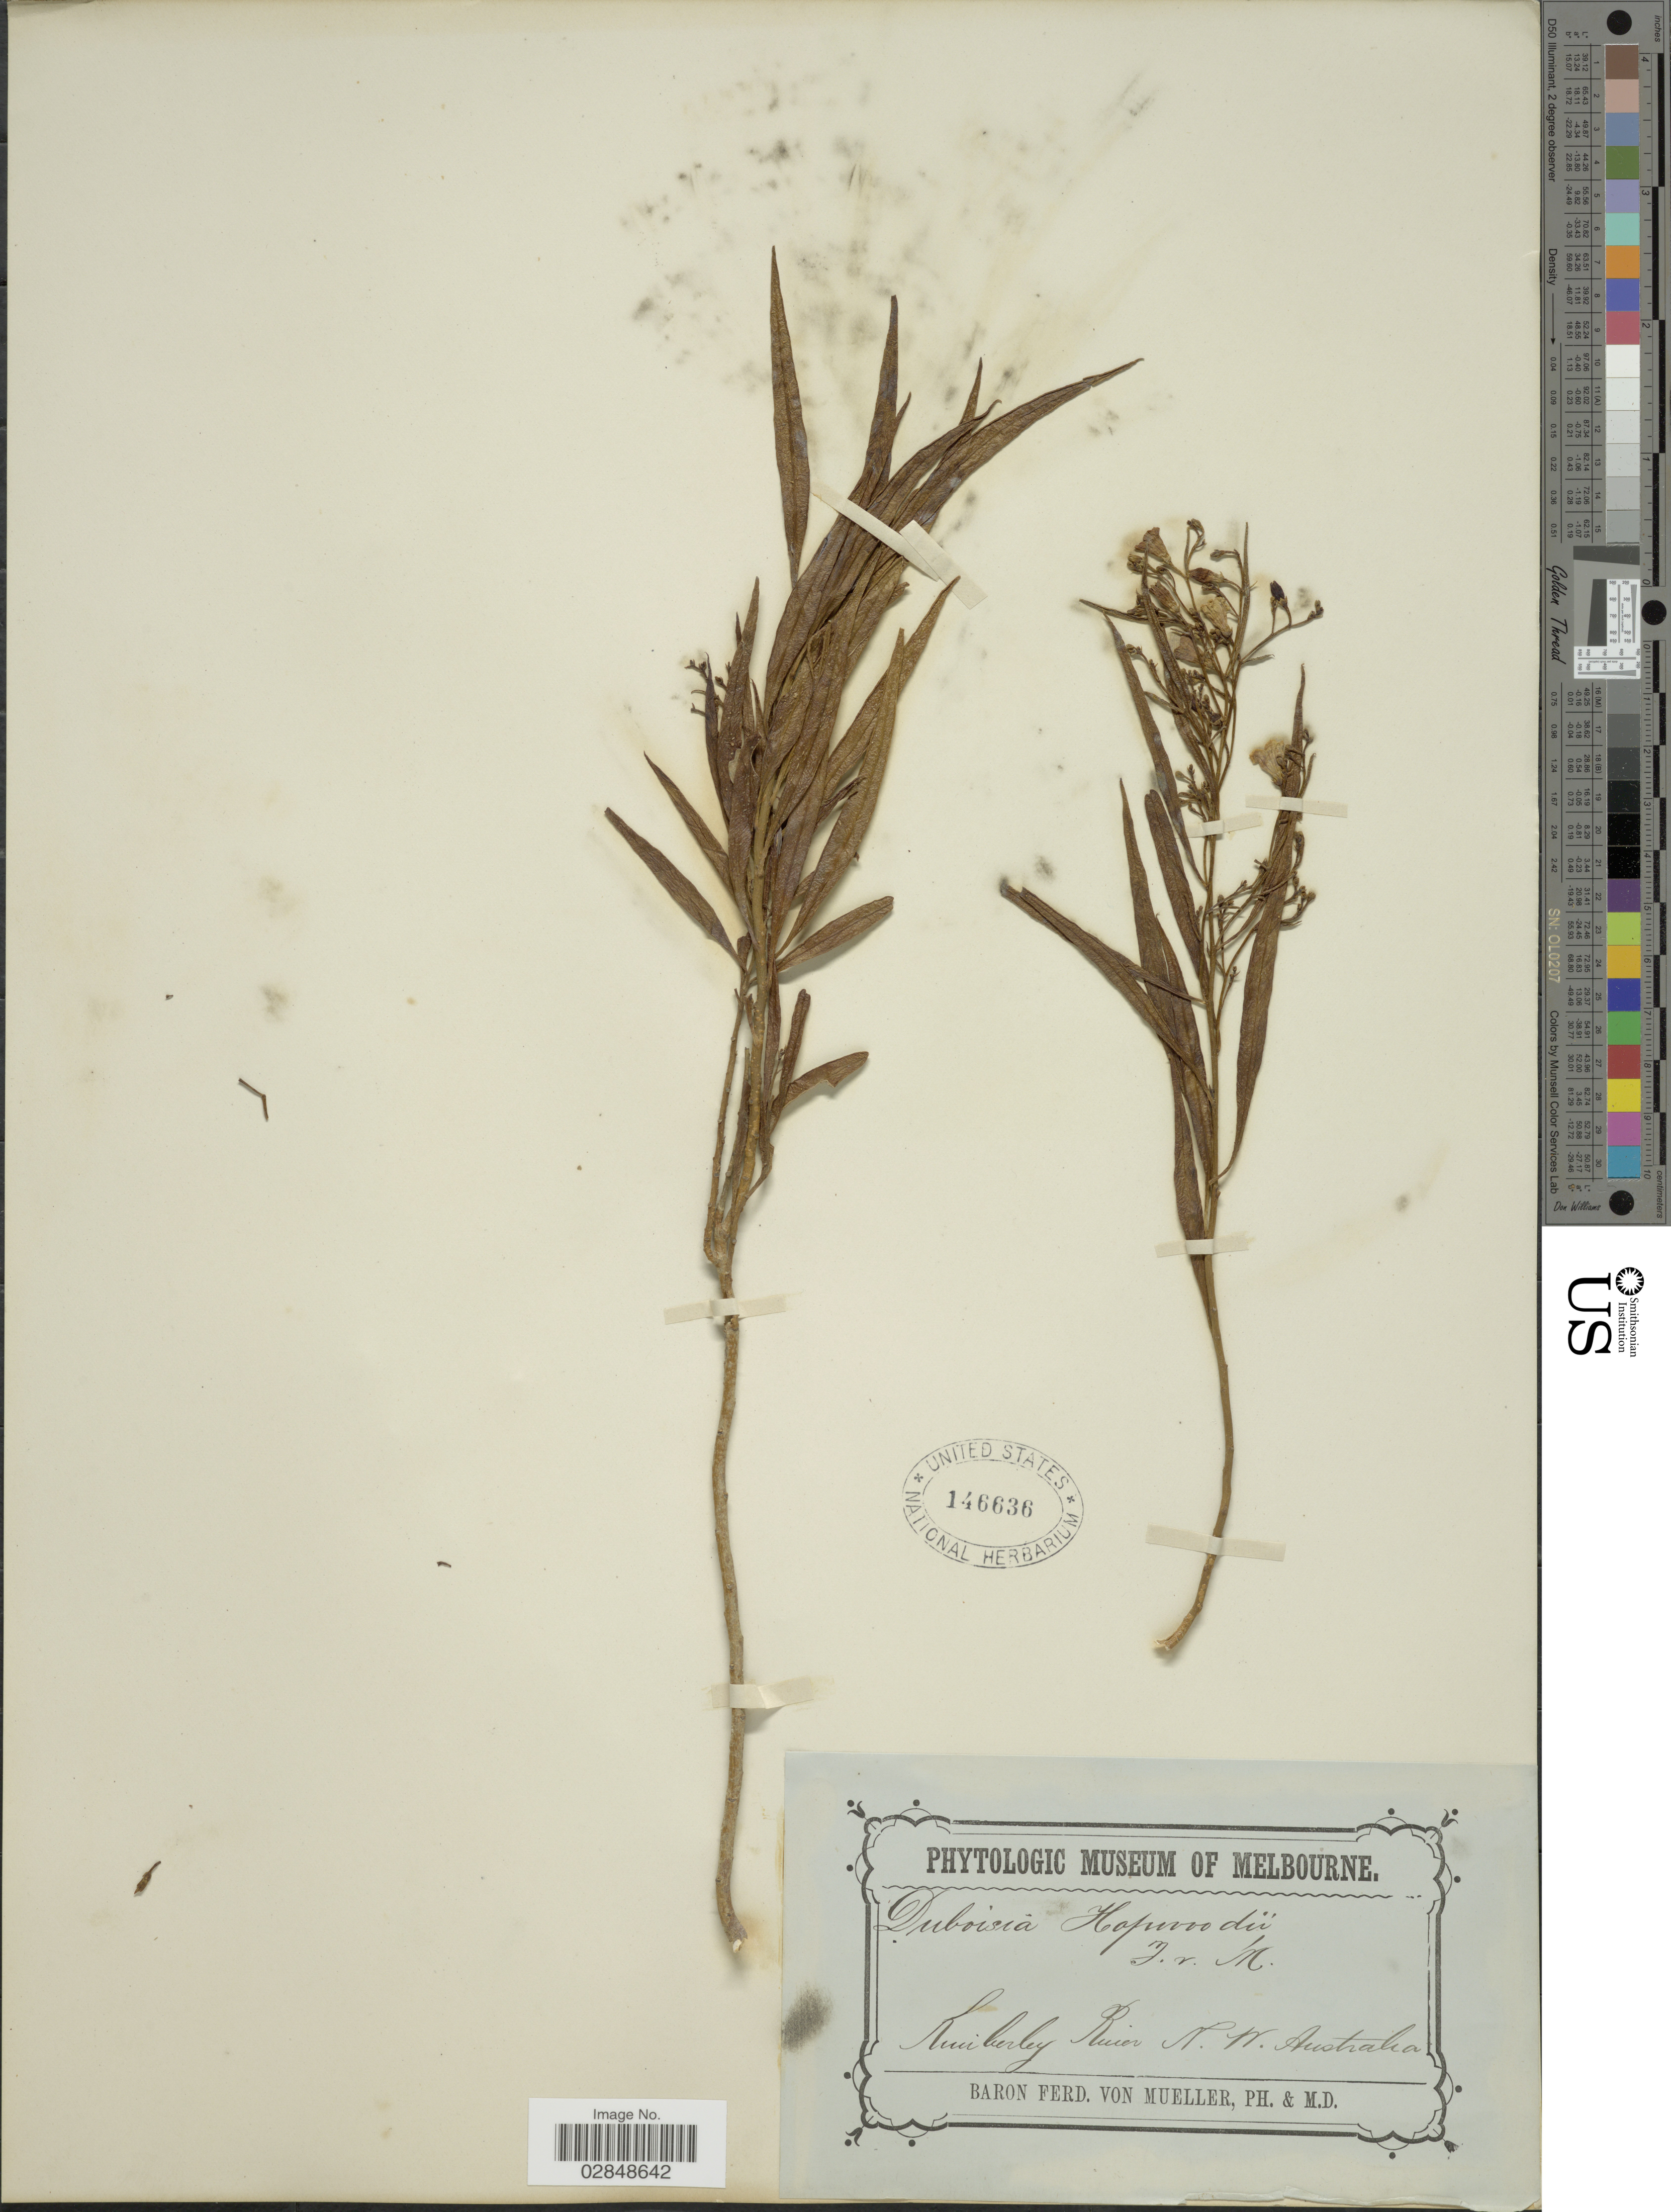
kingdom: Plantae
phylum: Tracheophyta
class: Magnoliopsida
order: Solanales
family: Solanaceae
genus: Duboisia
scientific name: Duboisia hopwoodii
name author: (F. Muell.) F. Muell.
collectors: F. Mueller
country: Australia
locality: Kimberley River N.W. Australia.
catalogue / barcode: US 146636